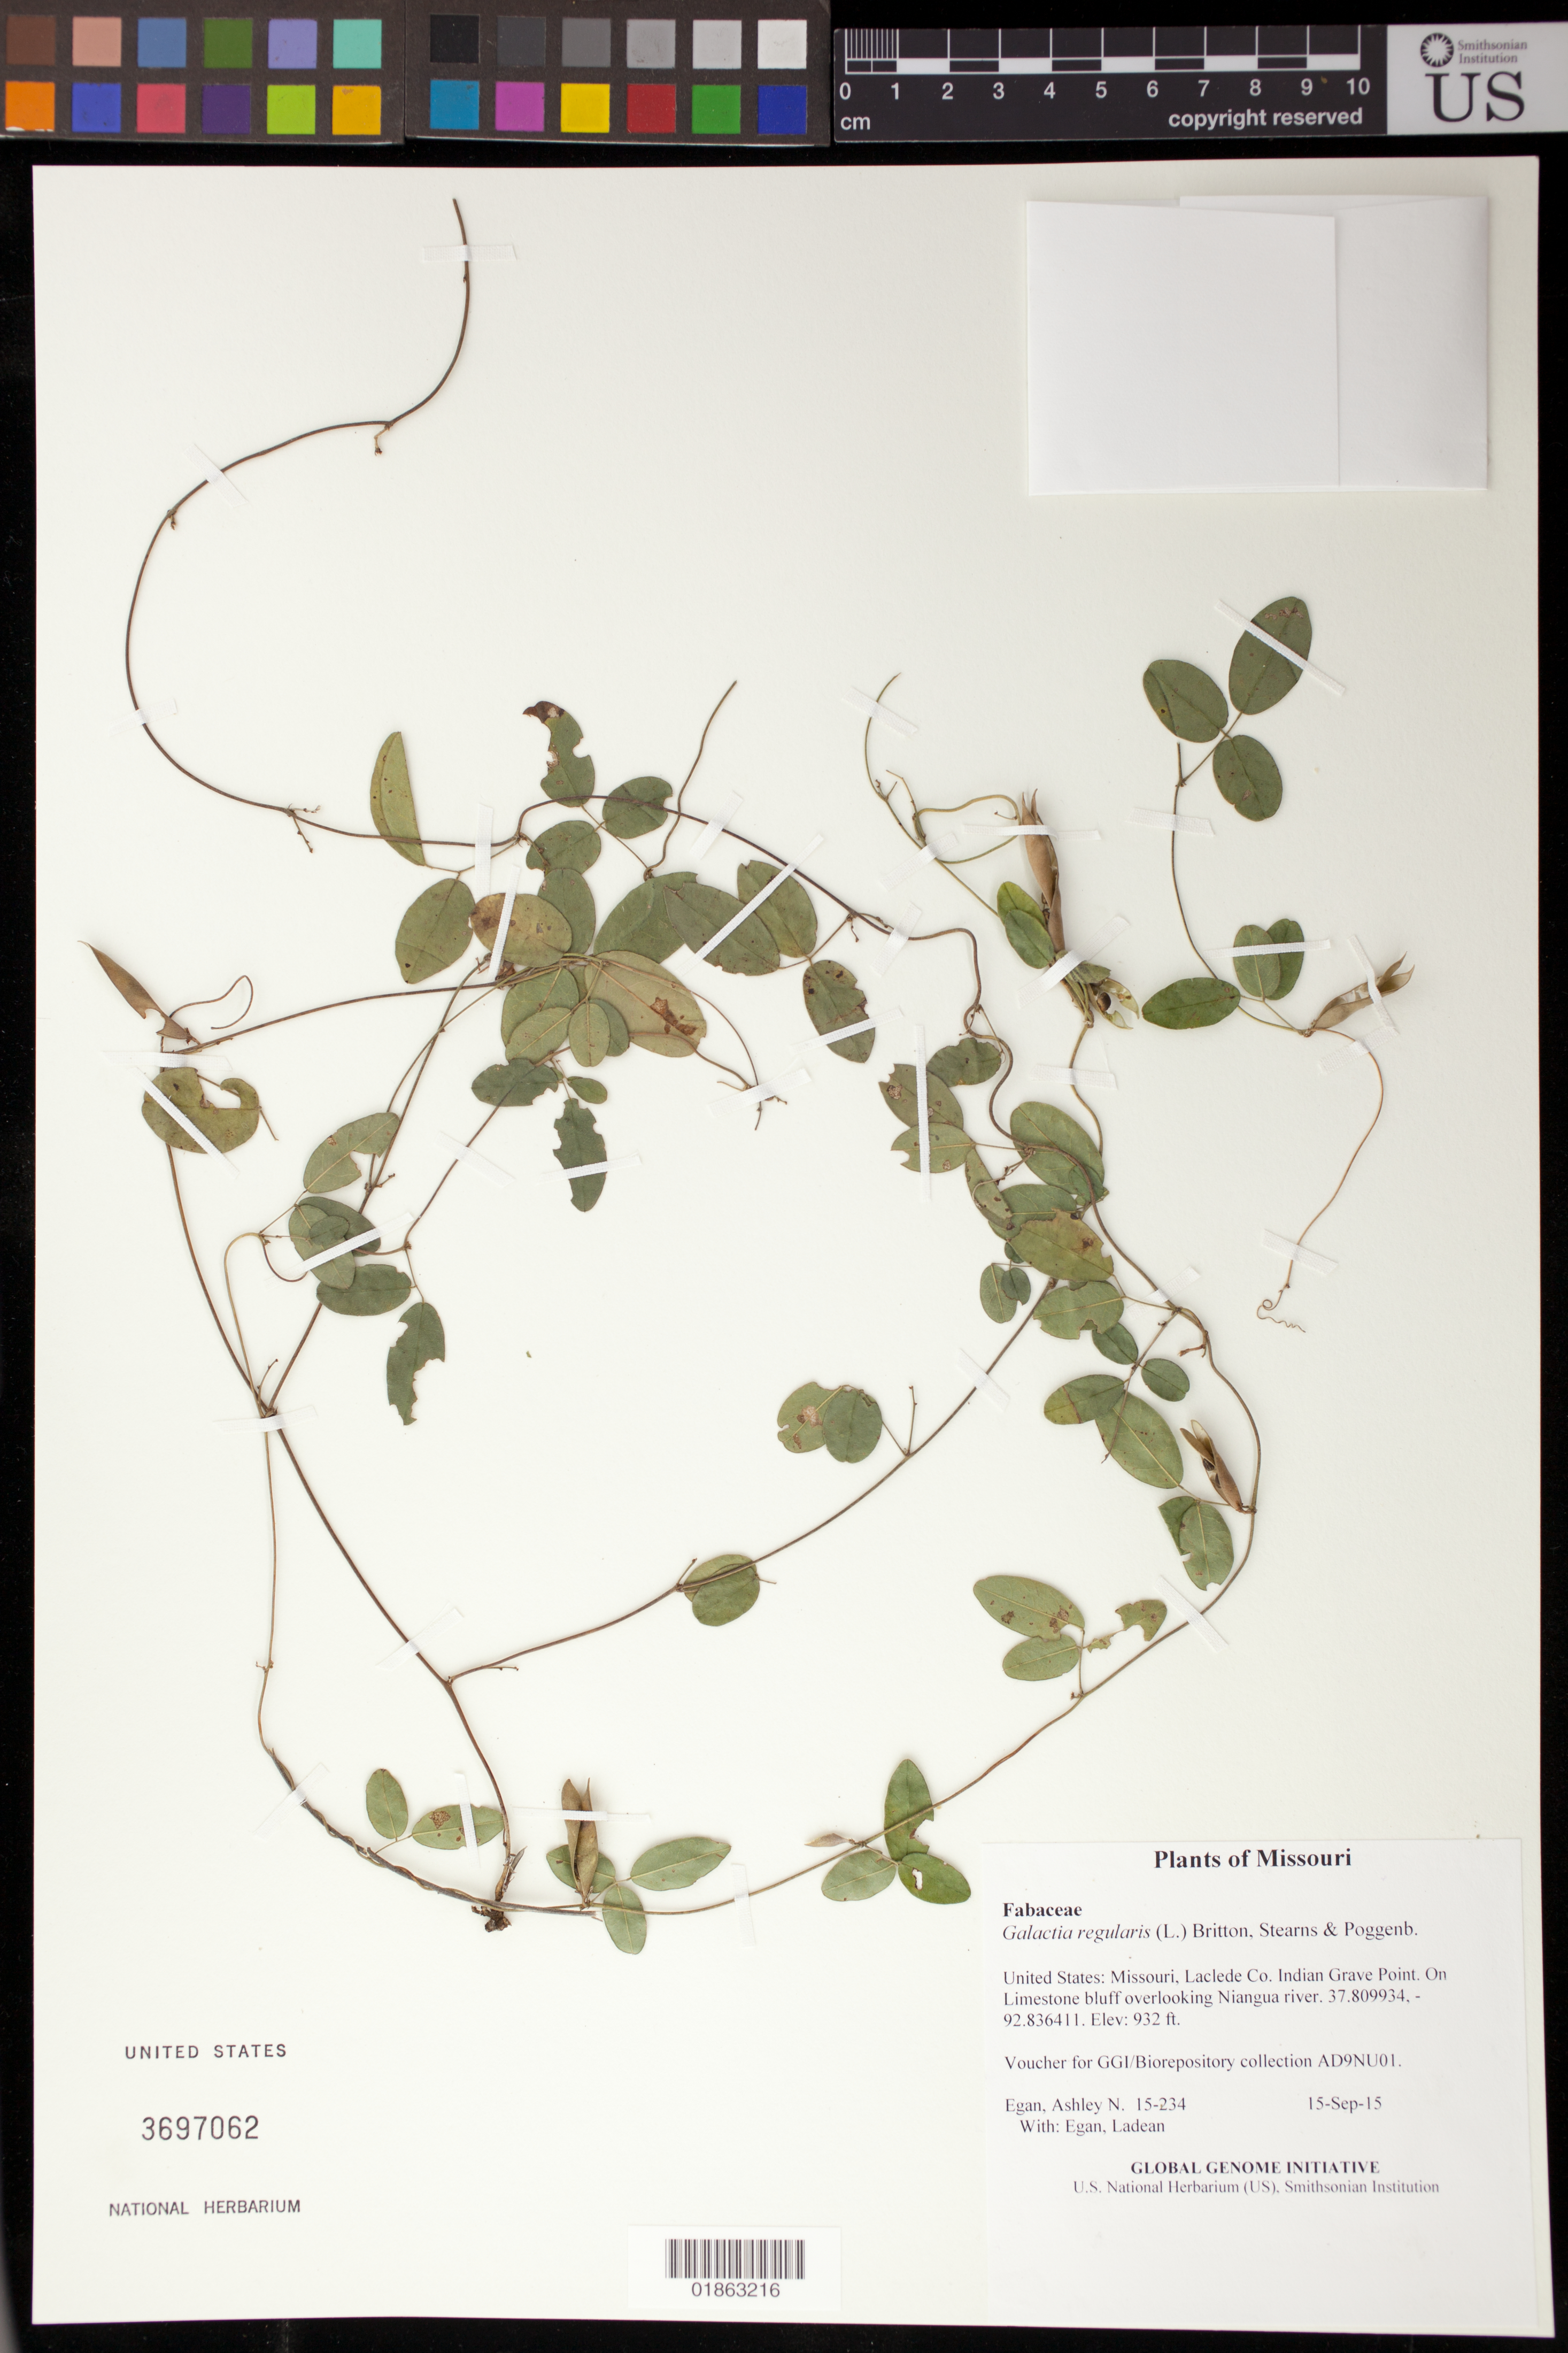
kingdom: Plantae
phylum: Tracheophyta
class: Magnoliopsida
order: Fabales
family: Fabaceae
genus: Galactia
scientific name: Galactia regularis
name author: (L.) Britton, Stearns & Poggenb.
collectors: A. N. Egan & L. Egan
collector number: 15-234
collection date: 2015-09-15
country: United States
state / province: Missouri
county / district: Laclede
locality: Indian Grave Point. On Limestone bluff overlooking Niangua river.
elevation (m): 284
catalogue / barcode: US 3697062